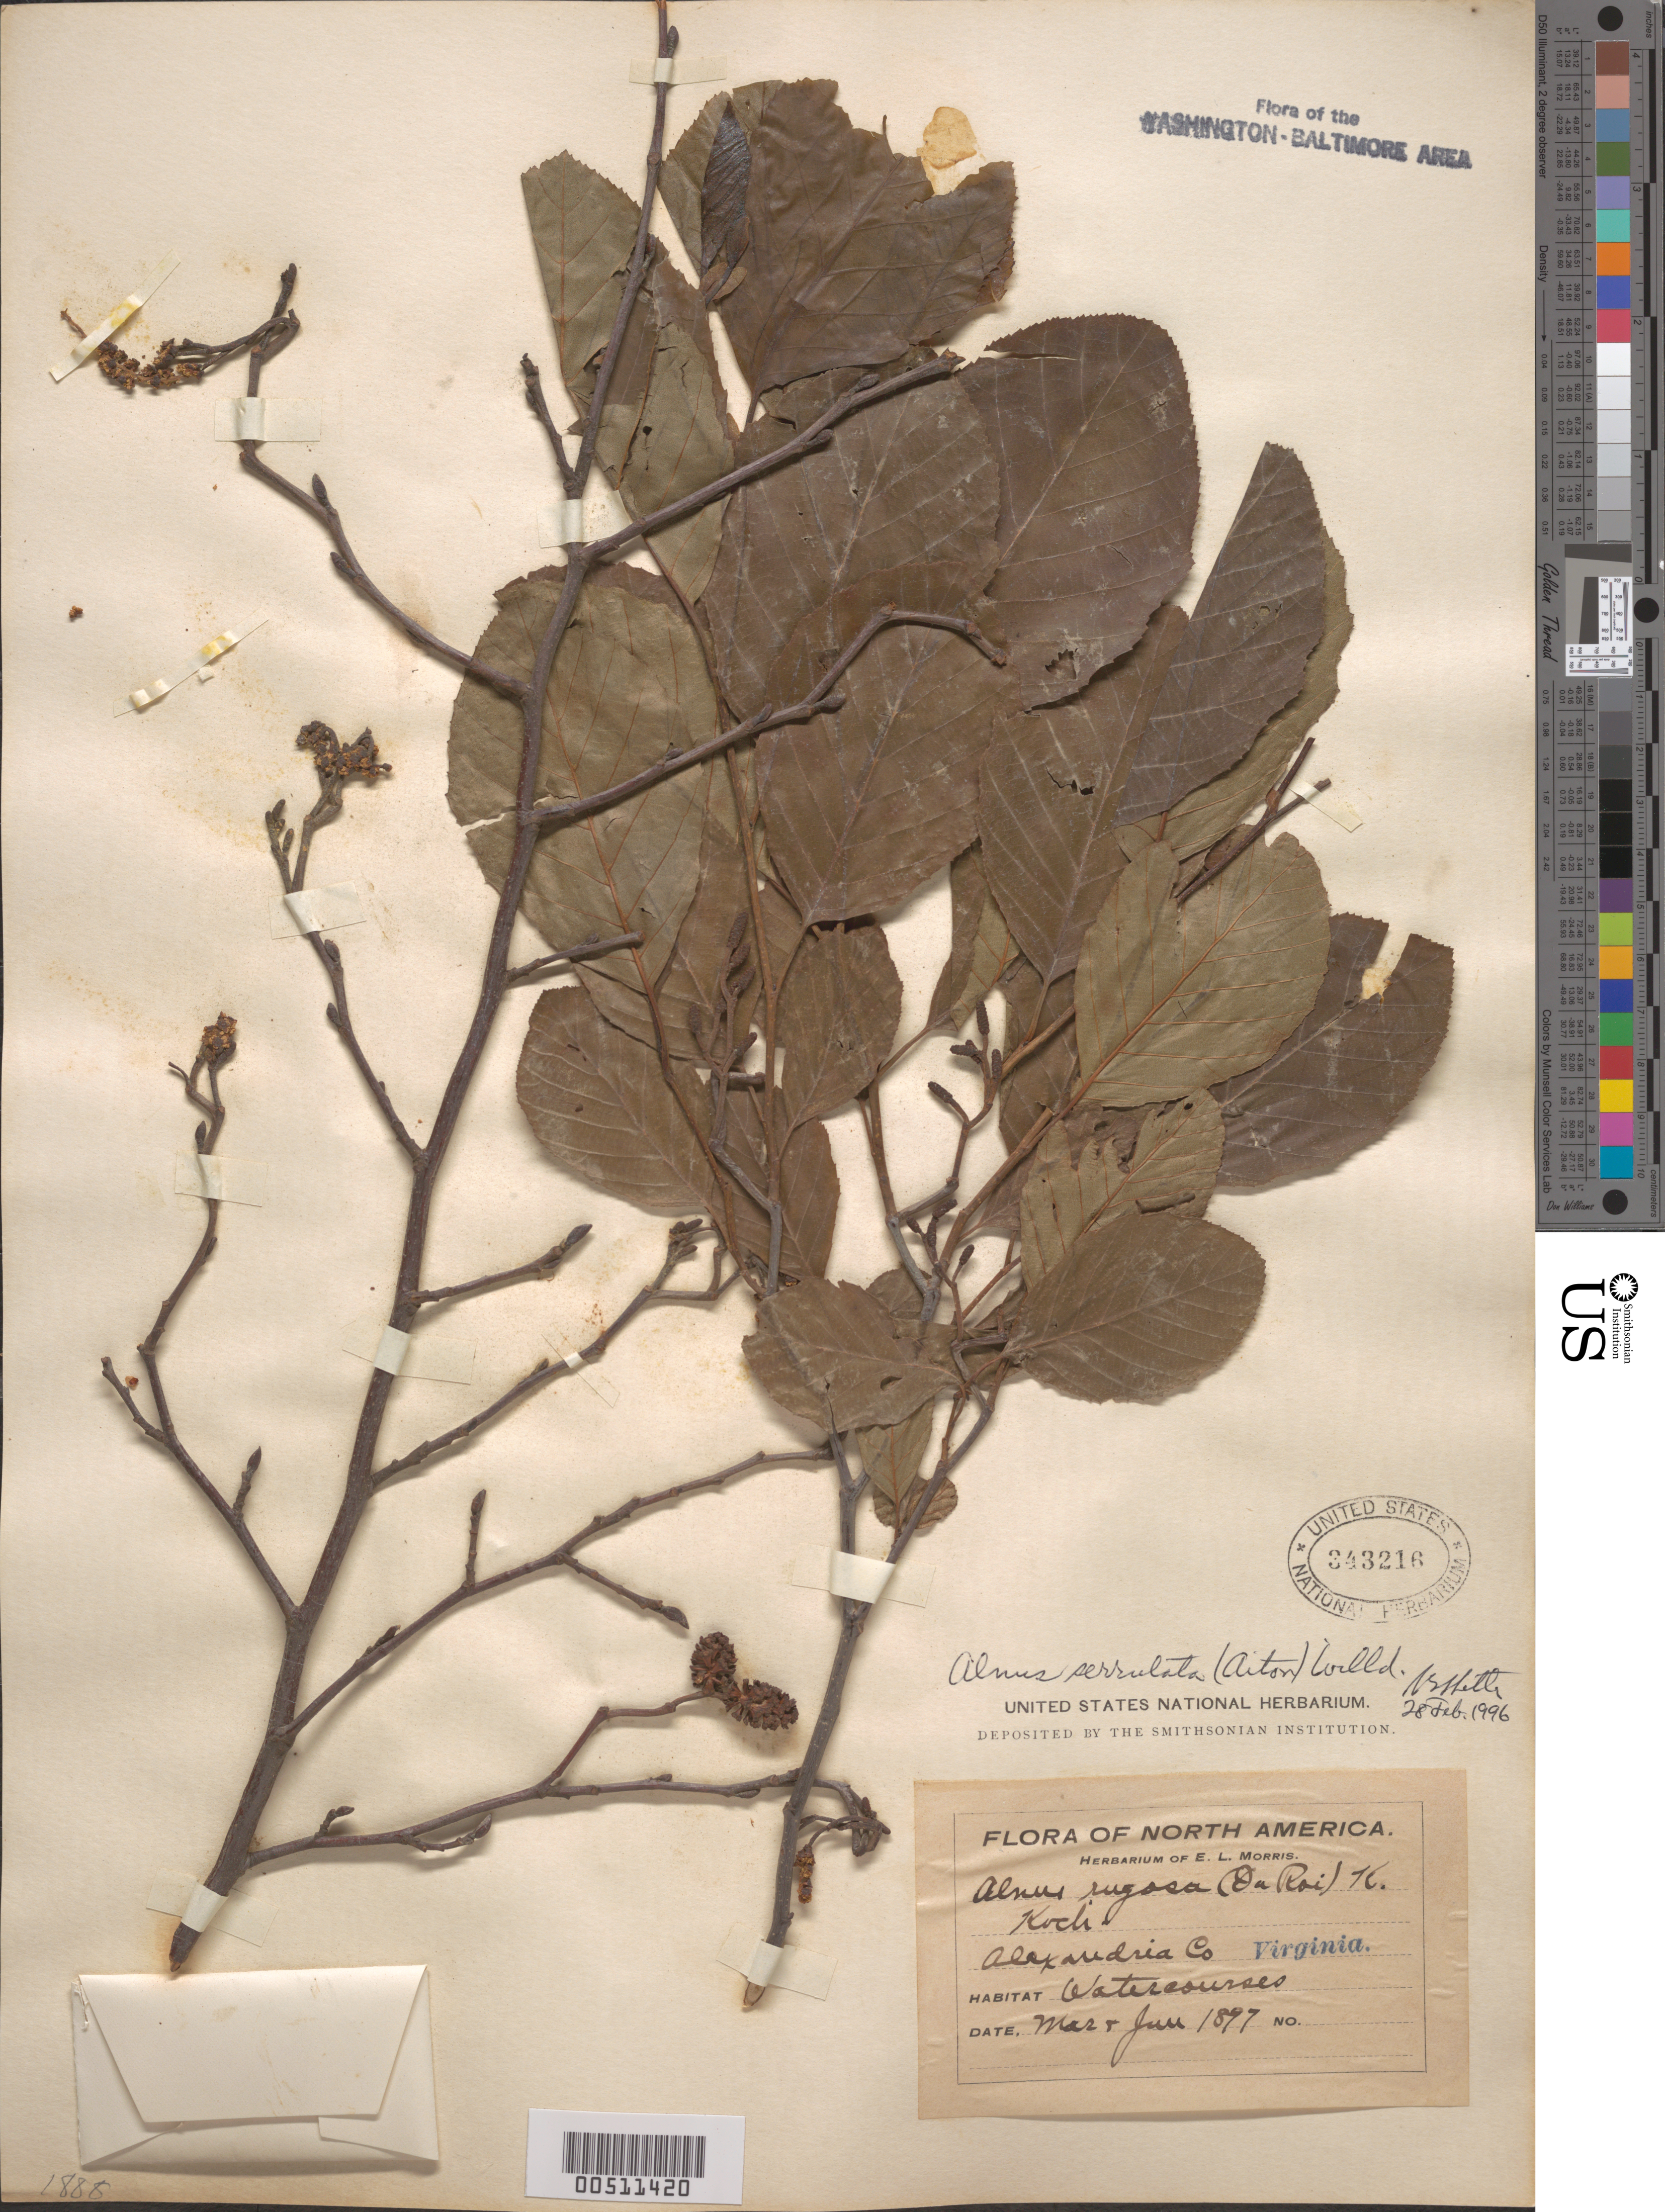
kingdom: Plantae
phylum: Tracheophyta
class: Magnoliopsida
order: Fagales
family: Betulaceae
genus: Alnus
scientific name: Alnus serrulata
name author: (Aiton) Willd.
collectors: E. L. Morris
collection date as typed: Mar 1897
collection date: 1897-03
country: United States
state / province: Virginia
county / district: City of Alexandria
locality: Alexandria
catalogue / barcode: US 343216